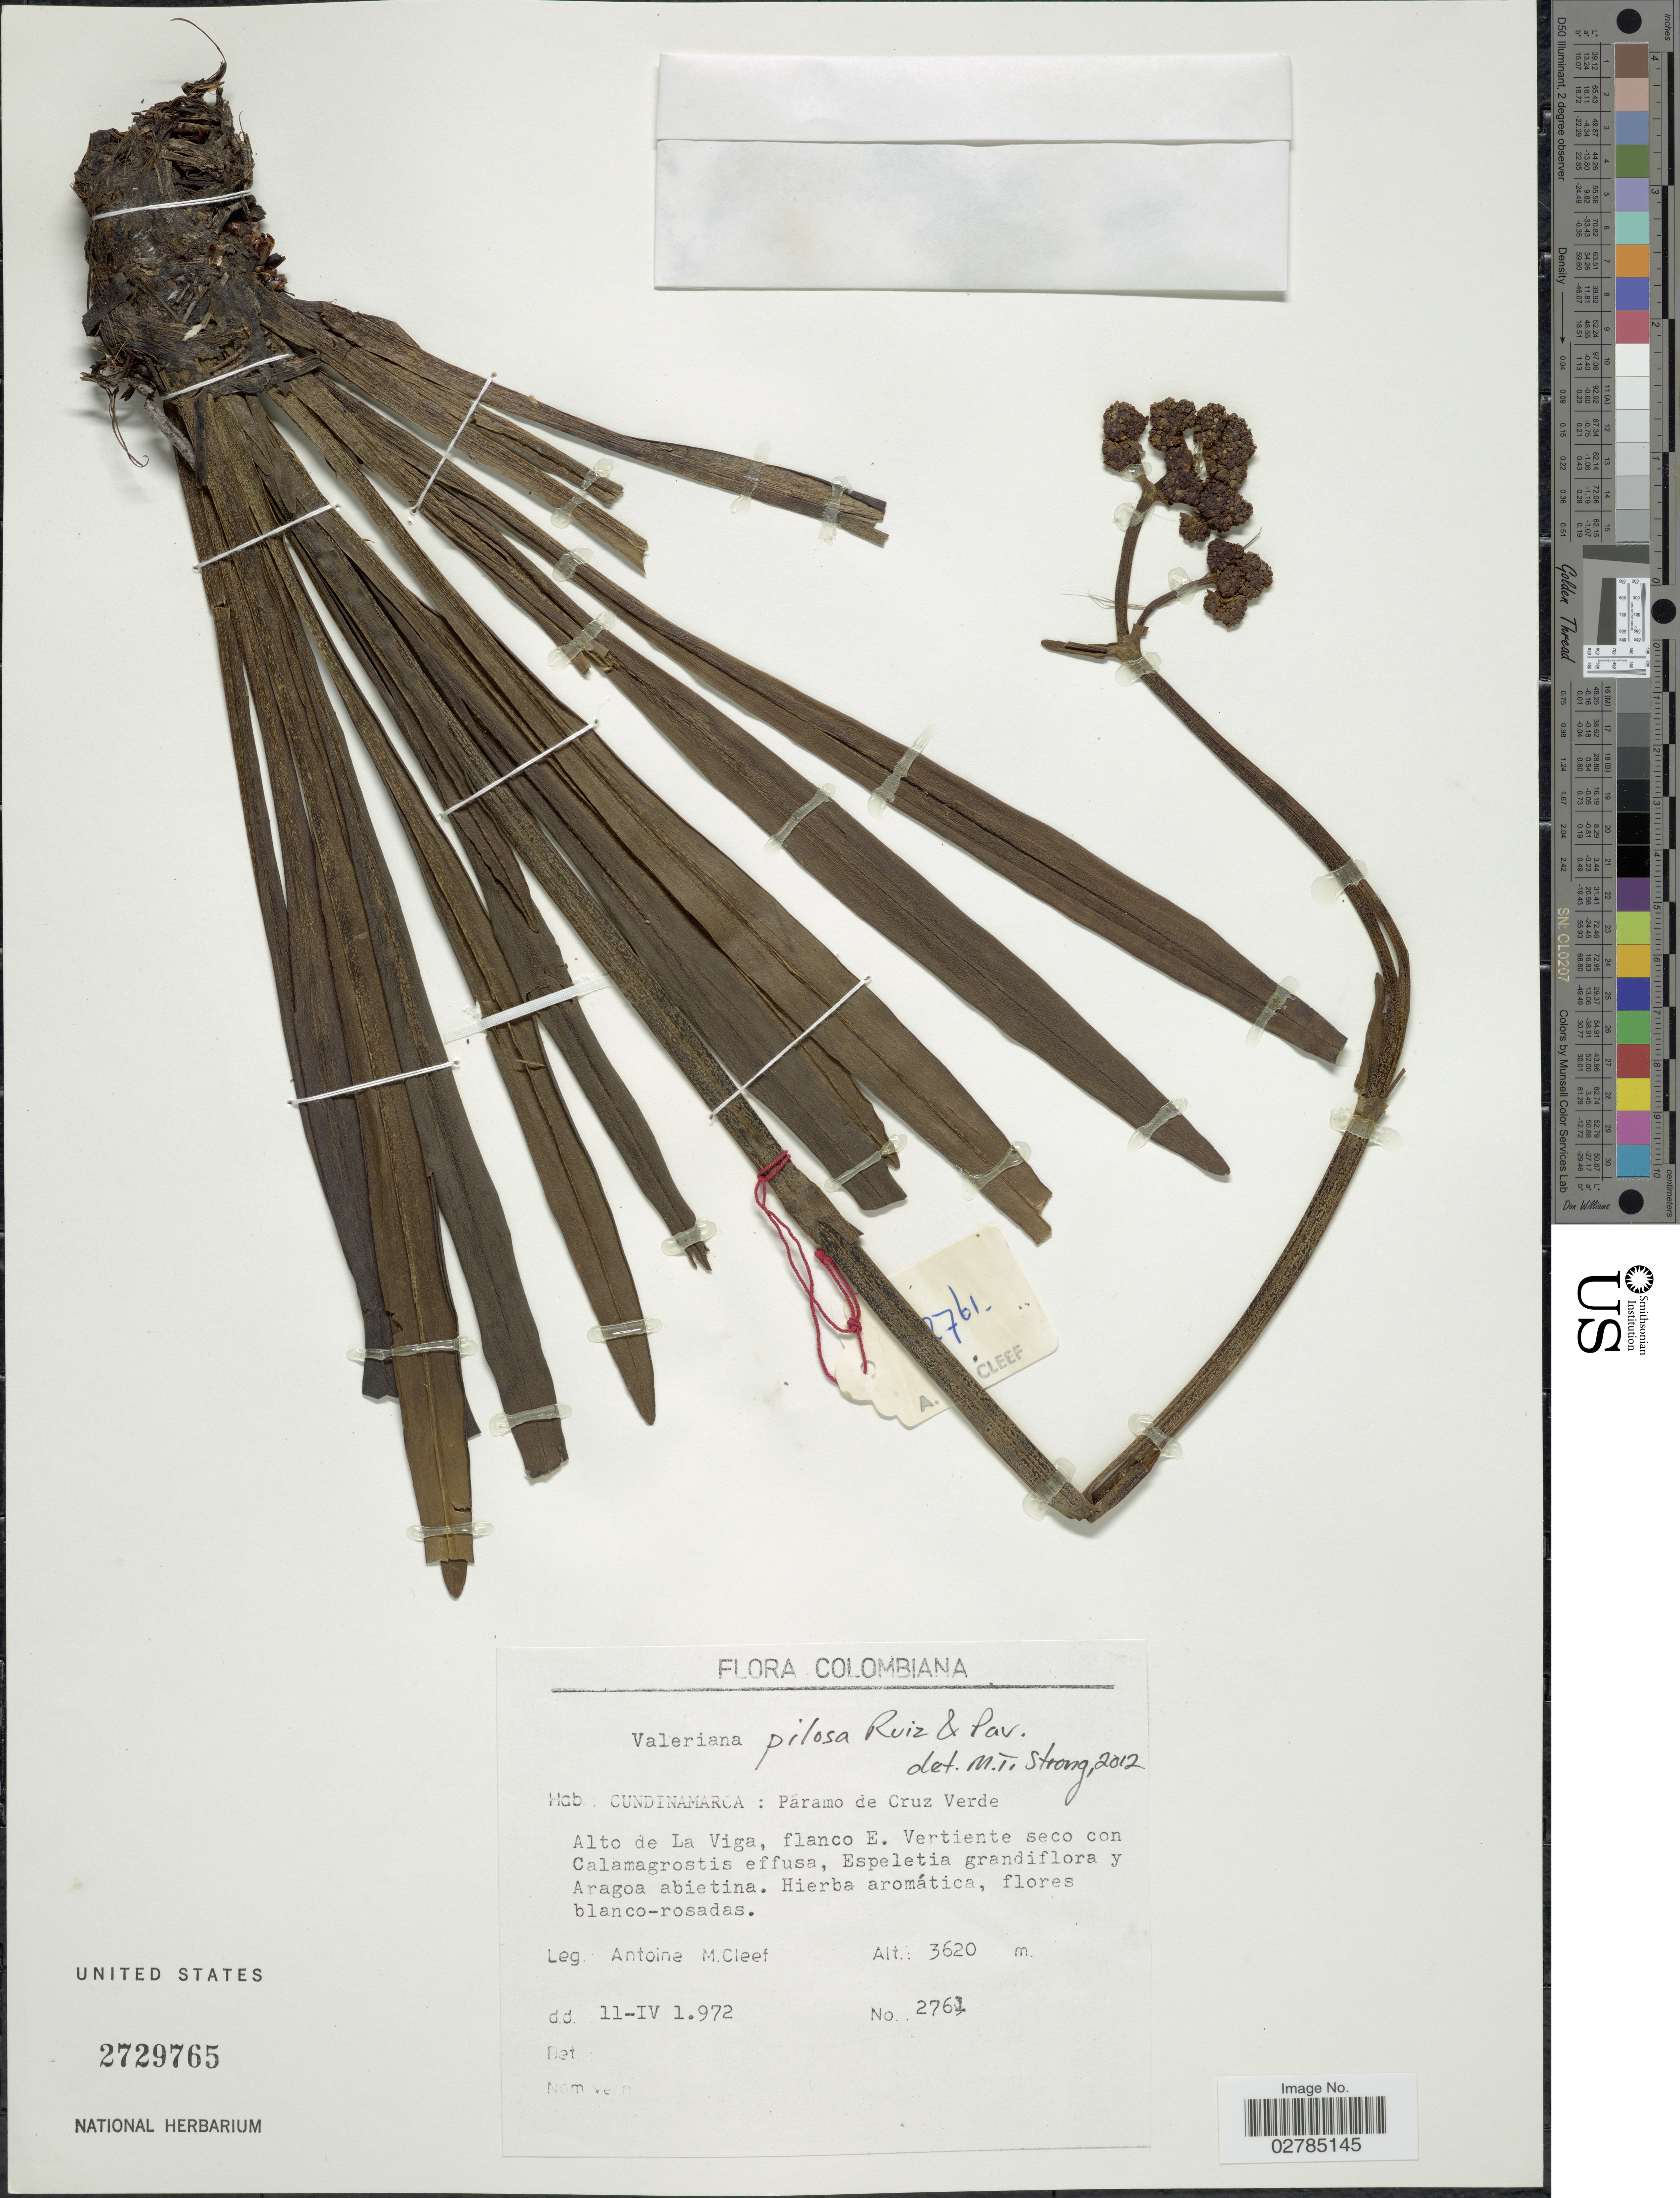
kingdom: Plantae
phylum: Tracheophyta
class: Magnoliopsida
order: Dipsacales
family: Caprifoliaceae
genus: Valeriana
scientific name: Valeriana pilosa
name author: Ruiz & Pav.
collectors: A. M. Cleef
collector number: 2761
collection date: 1972-04-11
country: Colombia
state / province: Cundinamarca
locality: Páramo de Cruz Verde, Alto de La Viga, flanco E.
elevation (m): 3620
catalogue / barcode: US 2729765